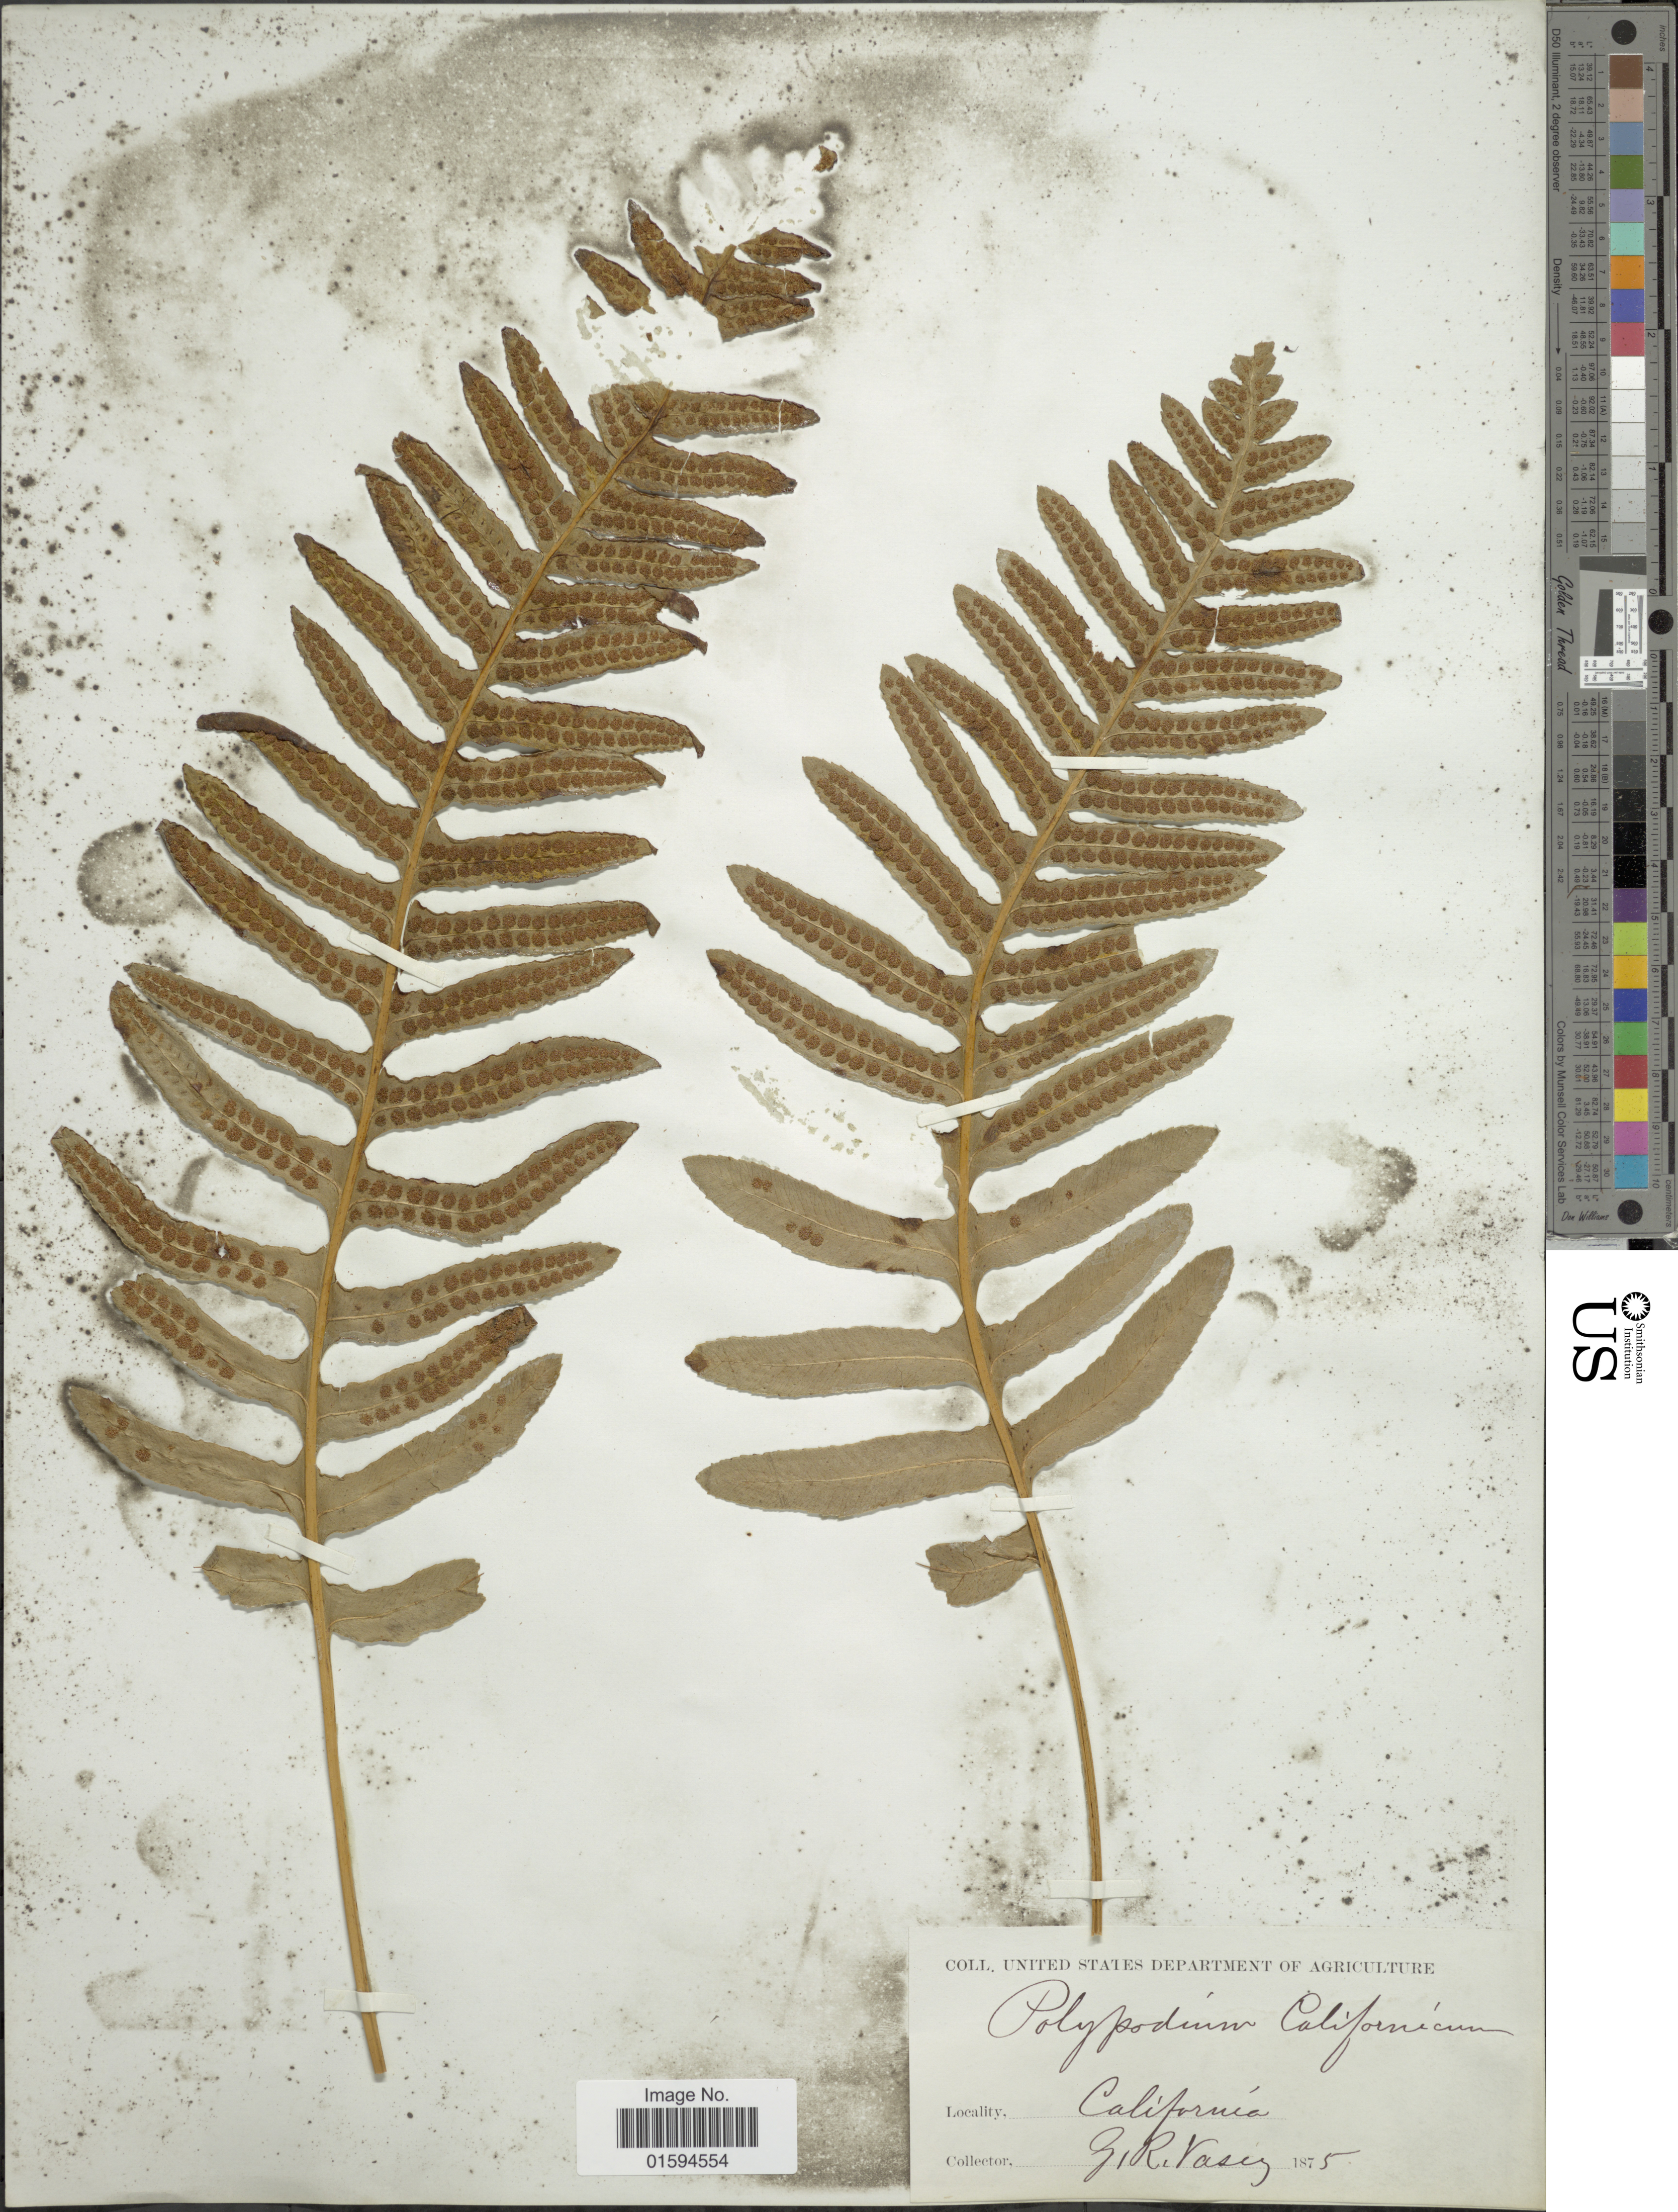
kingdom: Plantae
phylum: Tracheophyta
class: Polypodiopsida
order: Polypodiales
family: Polypodiaceae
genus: Polypodium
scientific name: Polypodium californicum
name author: Kaulf.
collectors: G. R. Vasey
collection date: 1875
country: United States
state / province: California